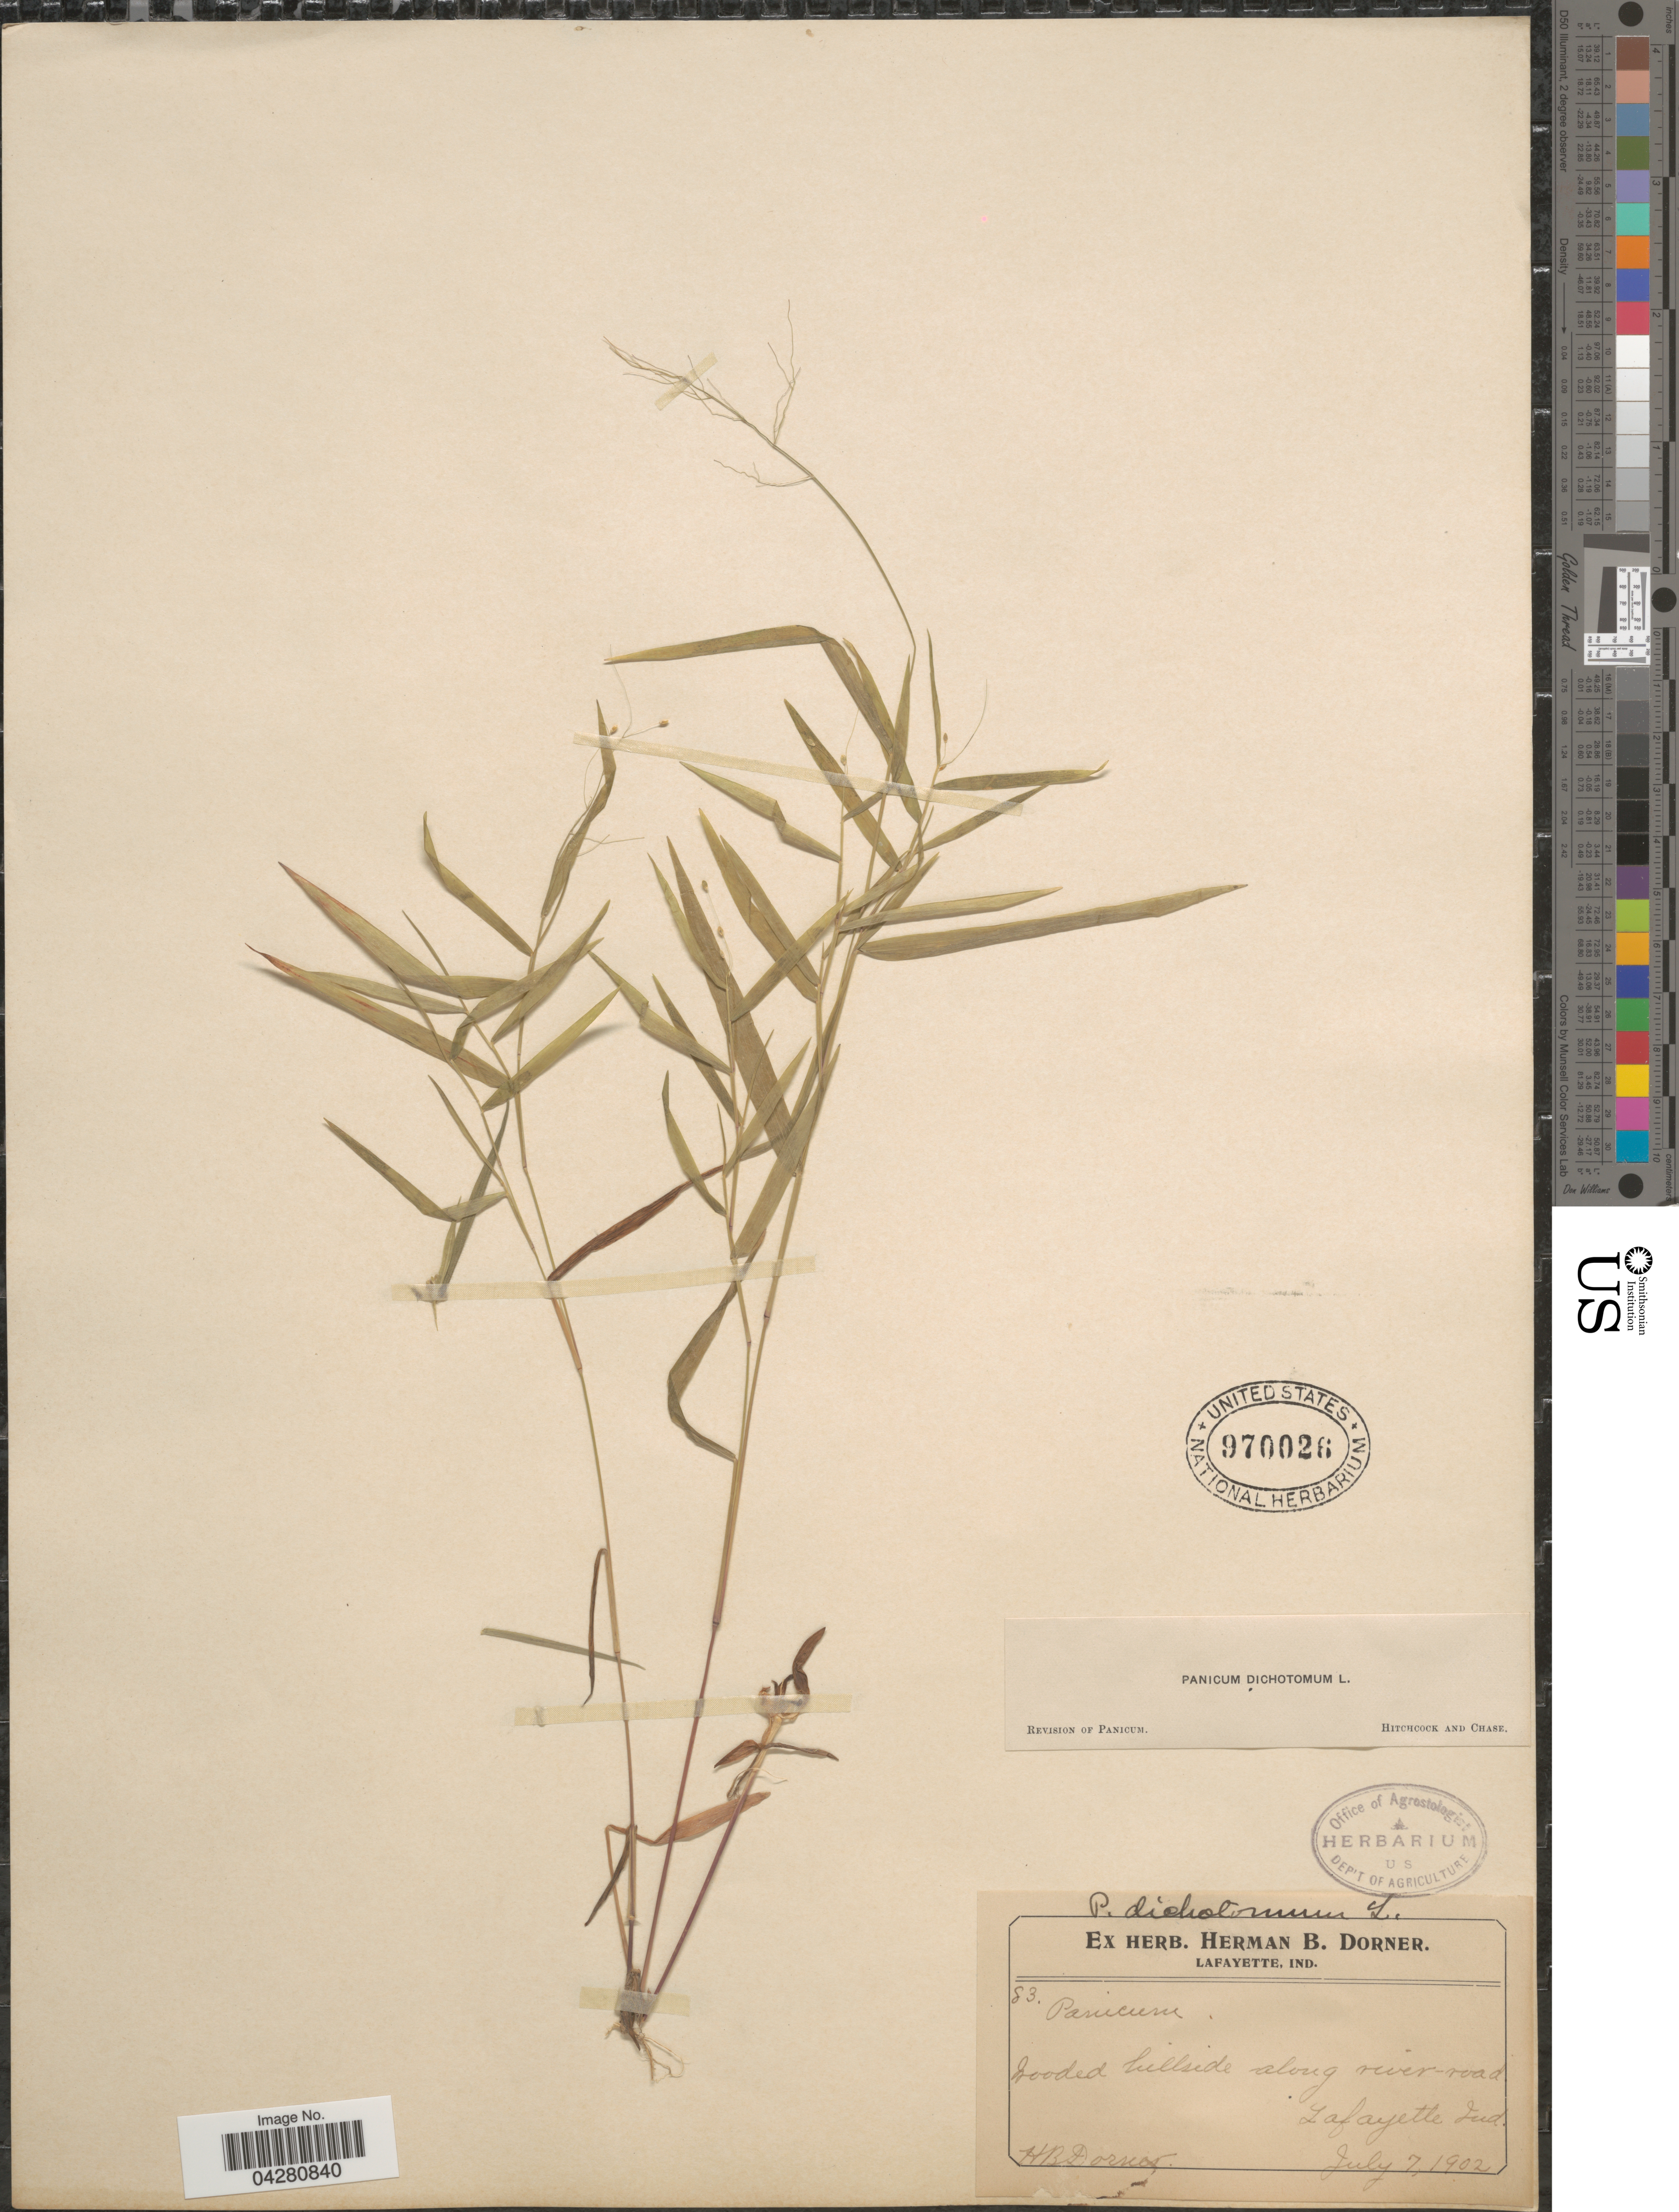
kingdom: Plantae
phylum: Tracheophyta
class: Liliopsida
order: Poales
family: Poaceae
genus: Dichanthelium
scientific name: Dichanthelium dichotomum var. dichotomum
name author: (L.) Gould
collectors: H. Dorner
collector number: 83*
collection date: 1902-07-07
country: United States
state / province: Indiana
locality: Wooded hillside along river-road. Lafayette.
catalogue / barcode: US 970026